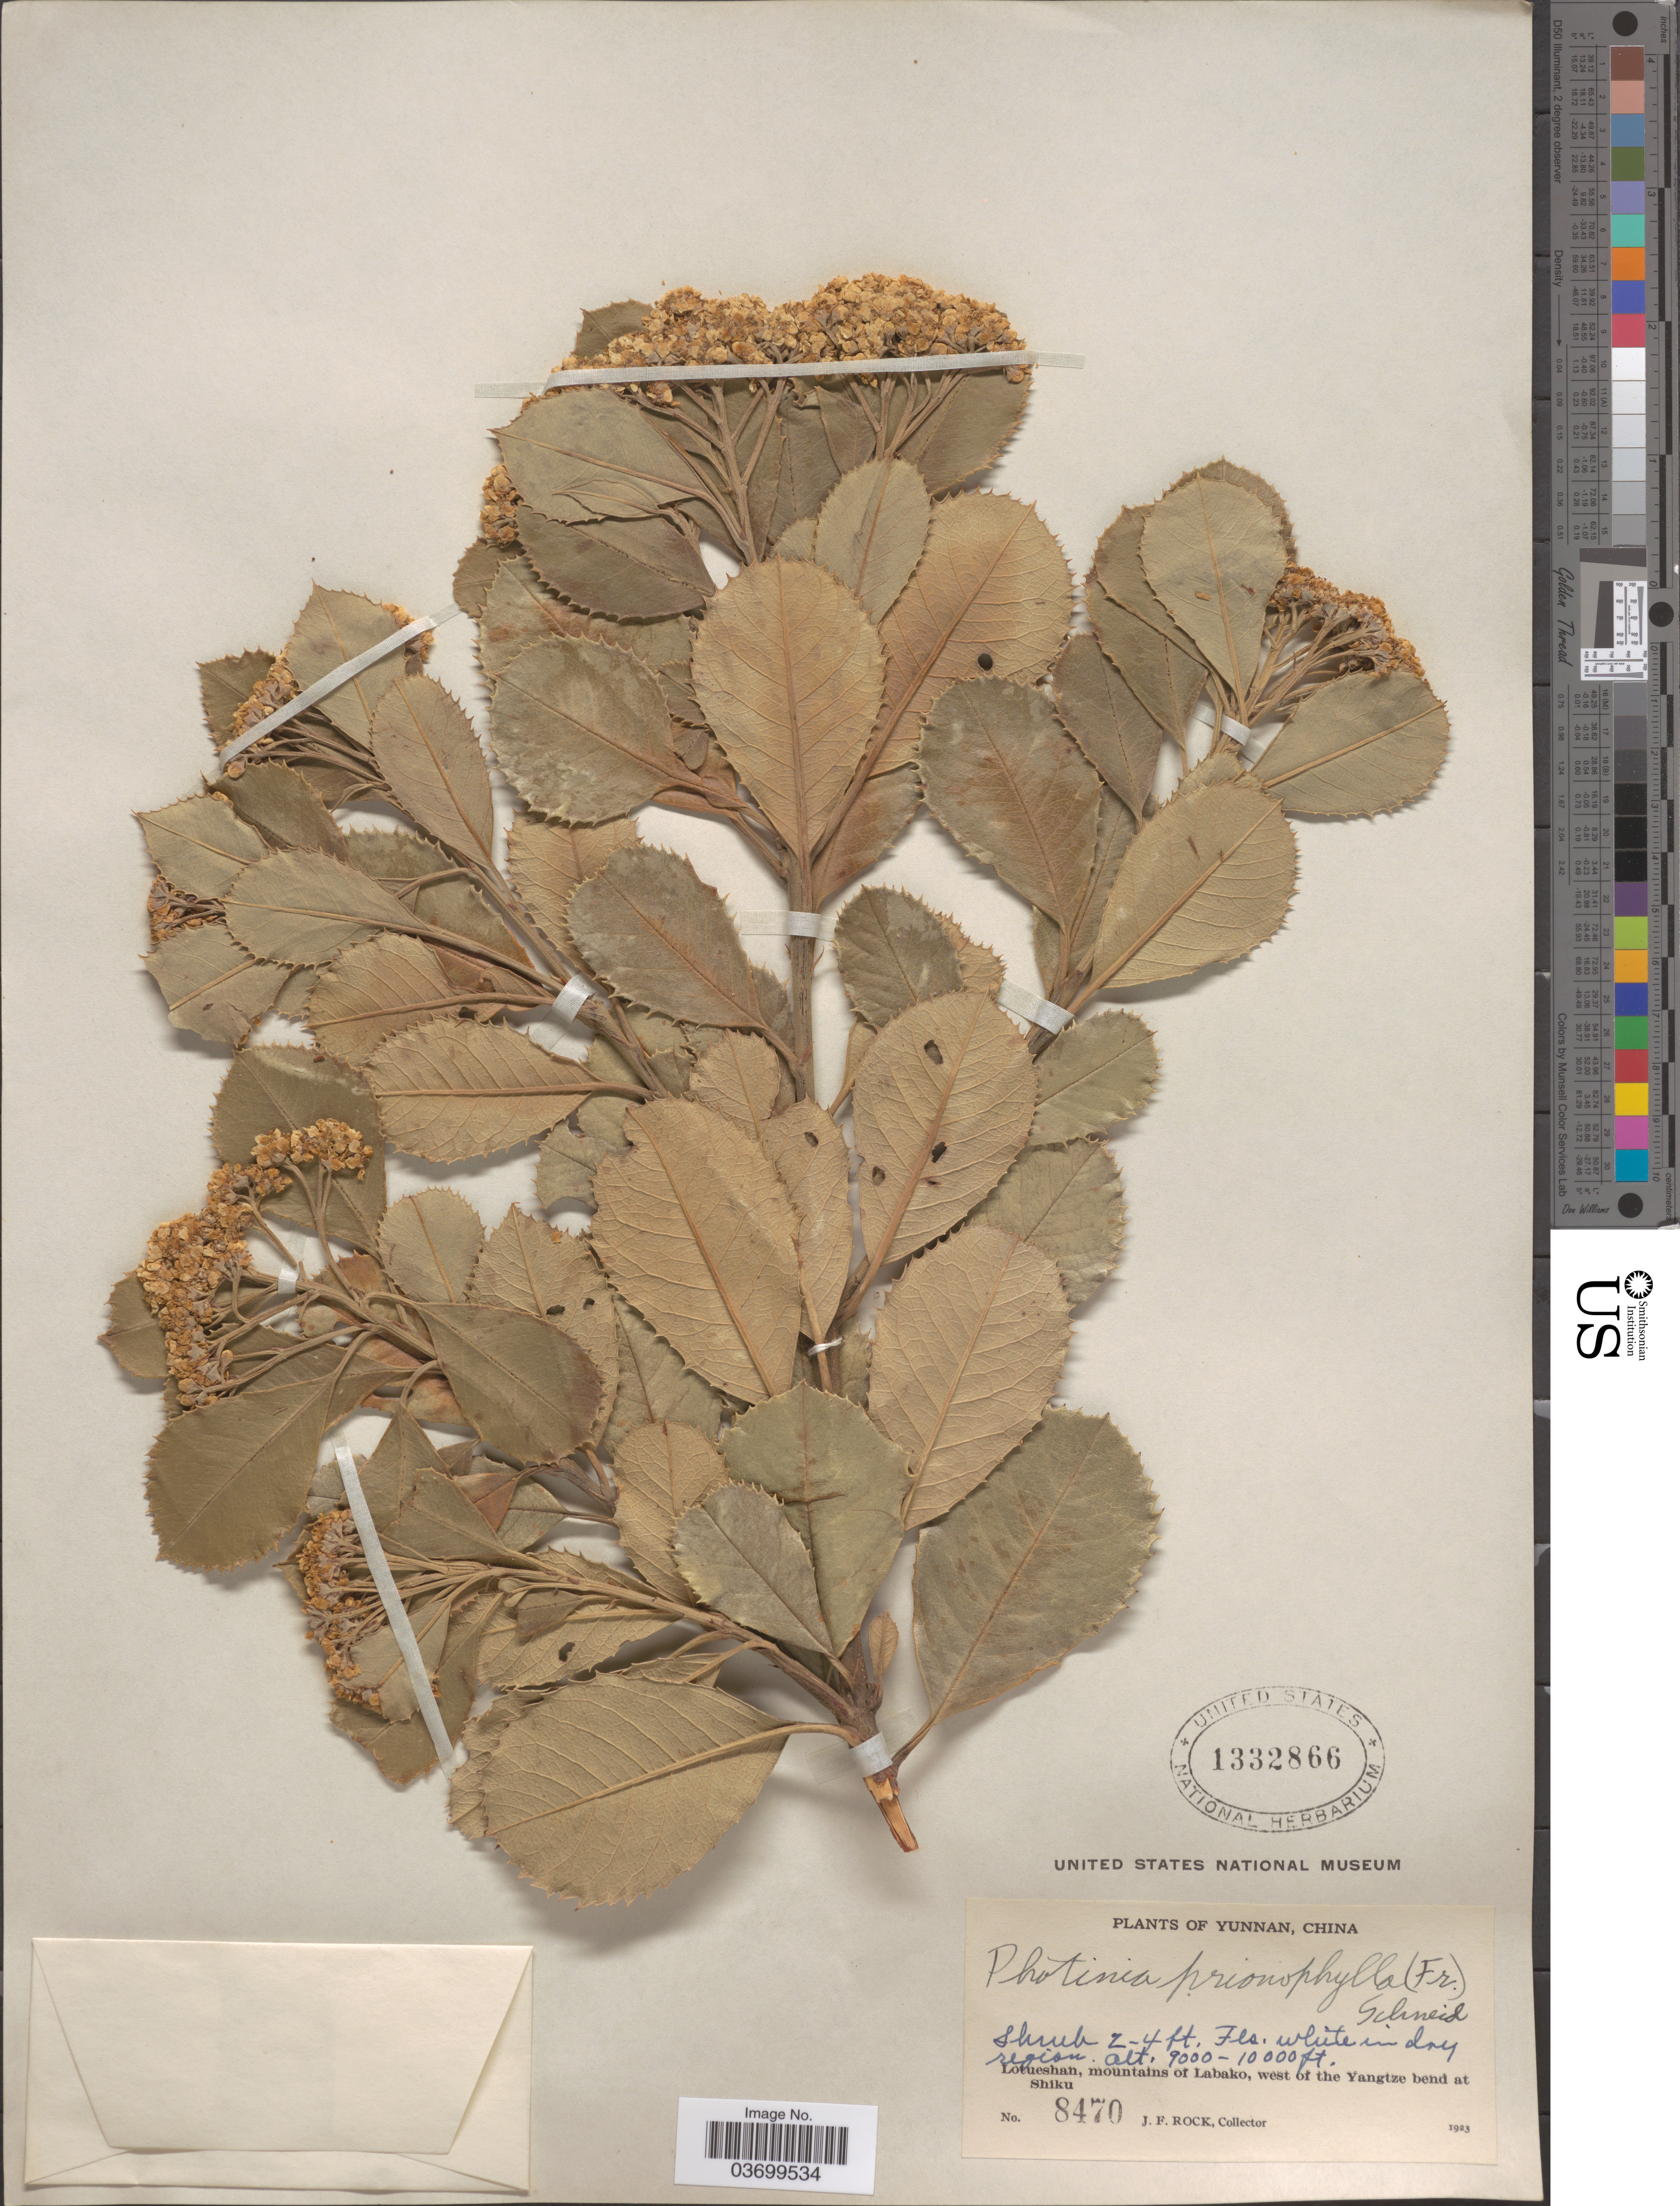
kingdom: Plantae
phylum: Tracheophyta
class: Magnoliopsida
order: Rosales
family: Rosaceae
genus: Photinia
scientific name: Photinia prionophylla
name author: (Franch.) C.K. Schneid.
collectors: J. Rock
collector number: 8470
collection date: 1923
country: China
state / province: Yunnan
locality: Lotueshan, mountains of Labako, west of the Yangtze bend at Shiku.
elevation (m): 2743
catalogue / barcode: US 1332866